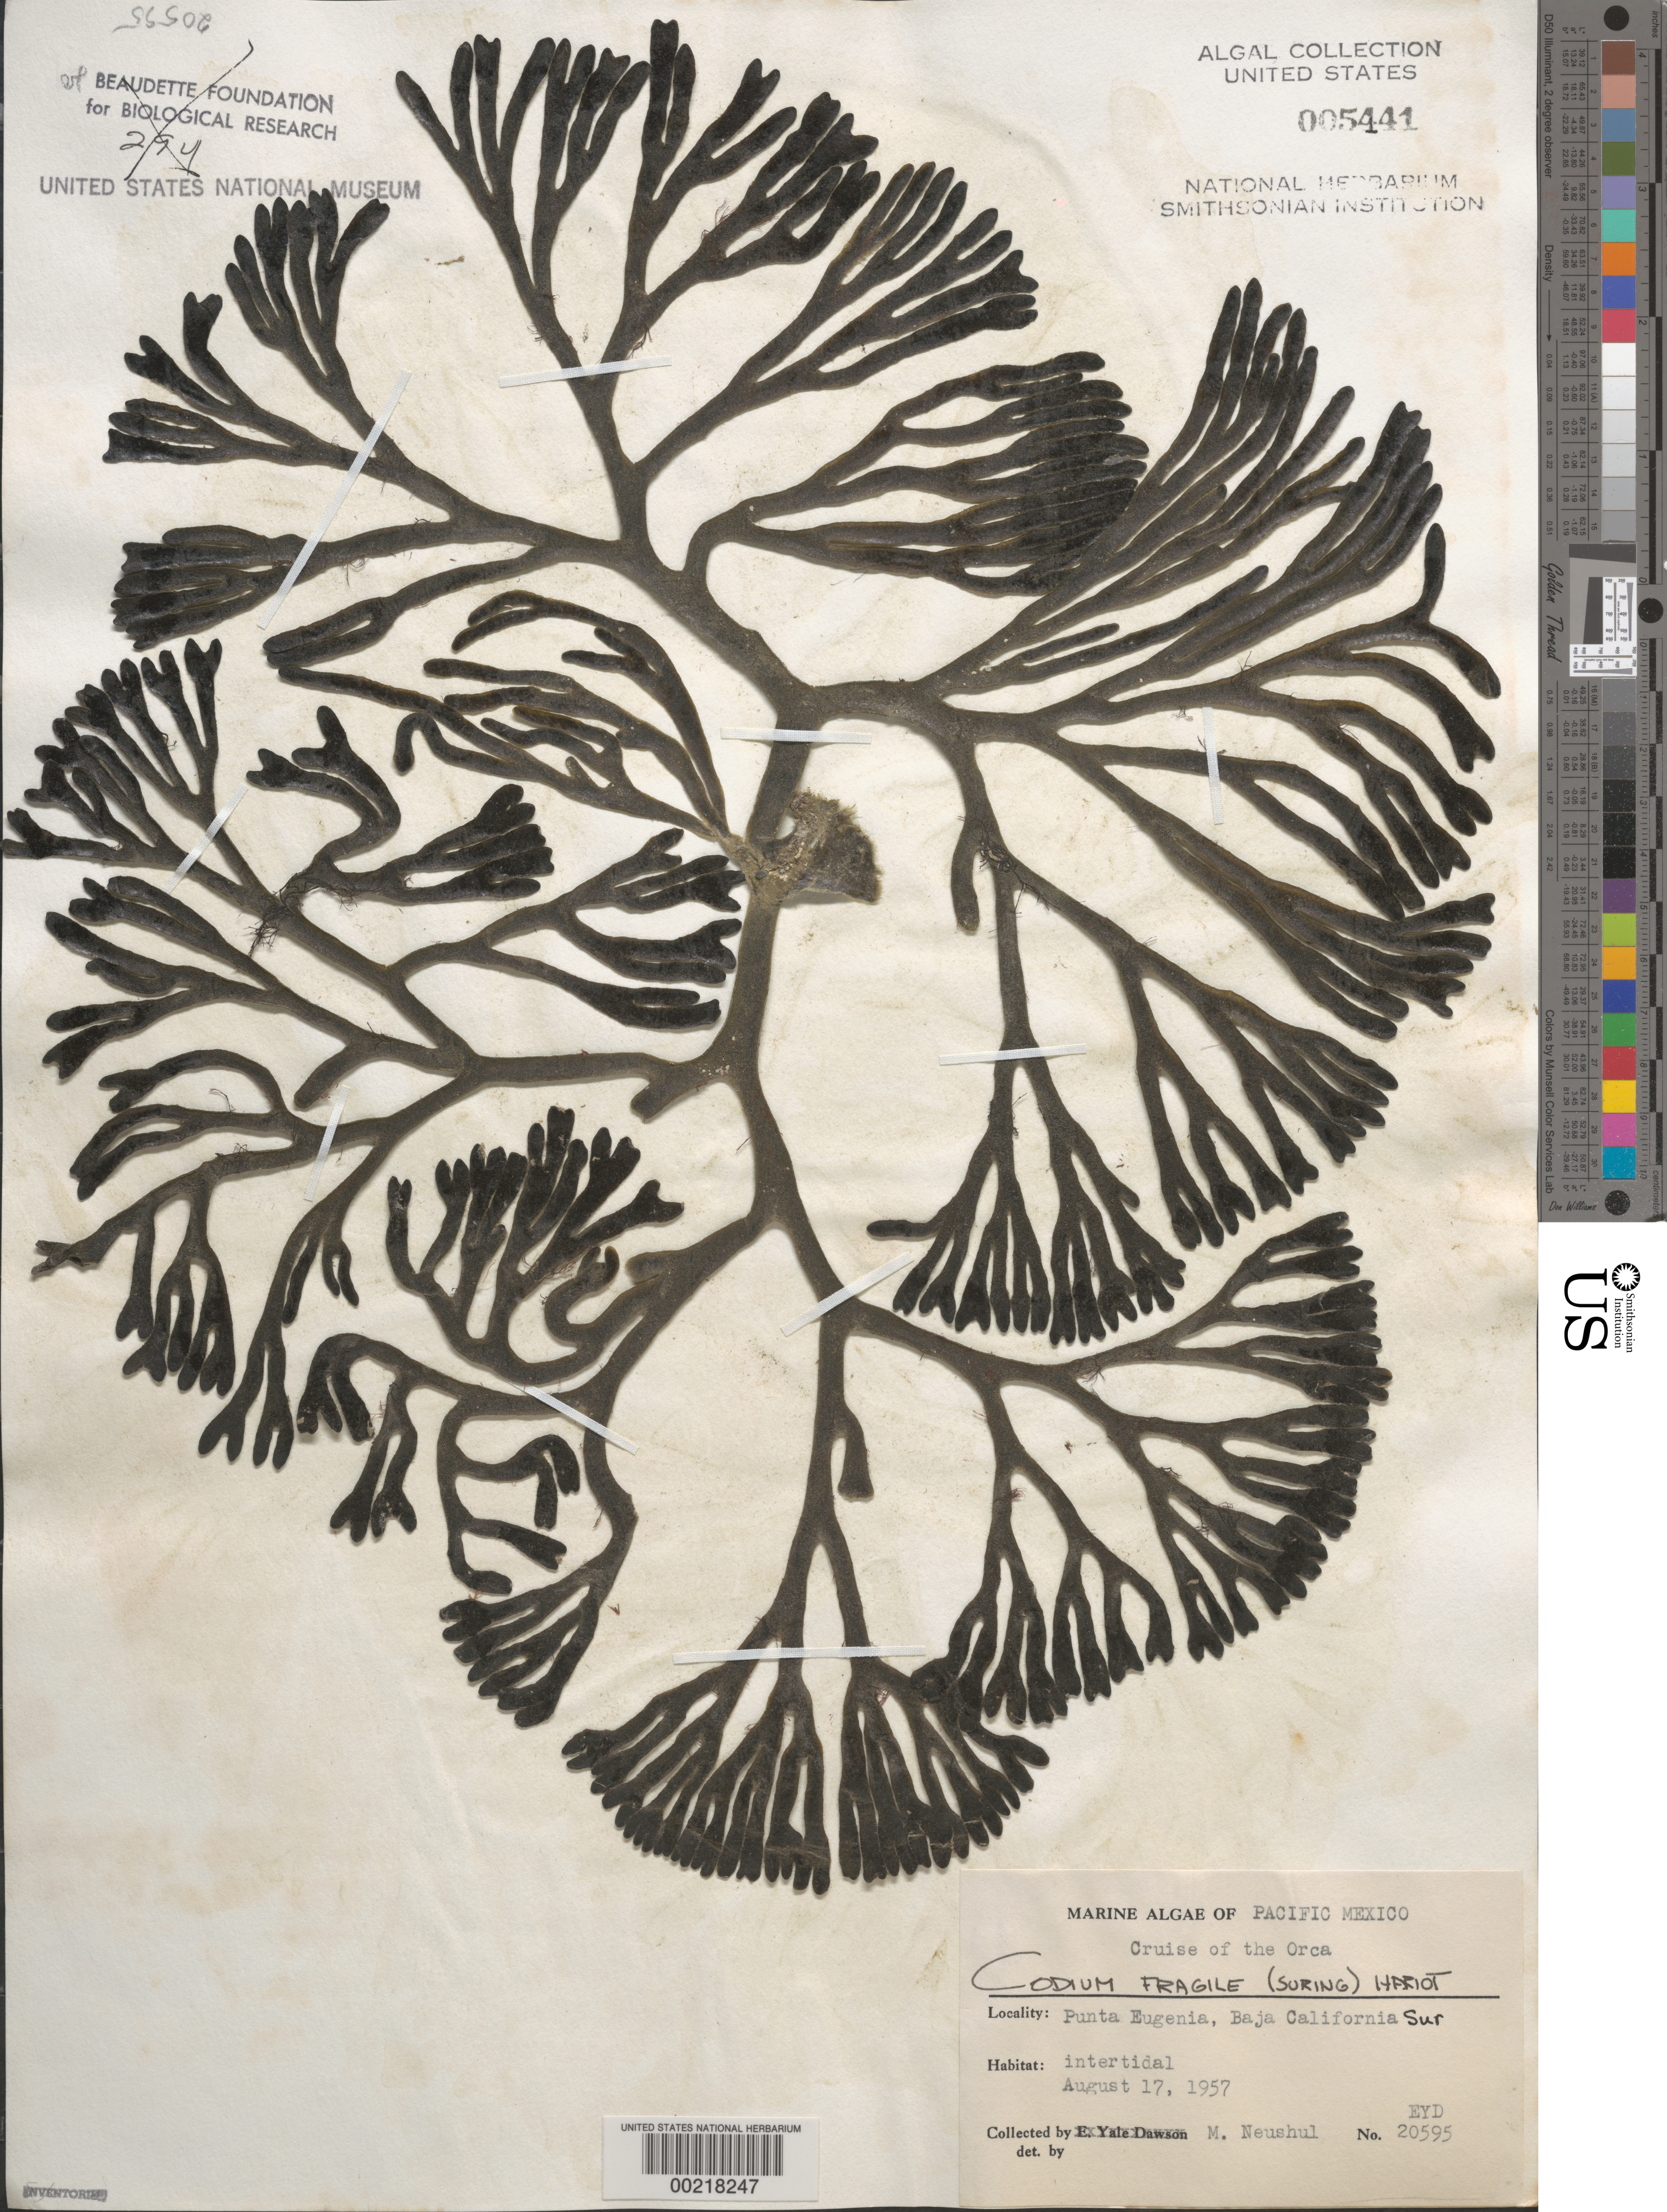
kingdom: Plantae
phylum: Chlorophyta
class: Ulvophyceae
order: Bryopsidales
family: Codiaceae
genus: Codium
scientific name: Codium fragile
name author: (Suringar) P. Hariot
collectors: M. Neushul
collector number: EYD 20595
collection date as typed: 17 Aug 1957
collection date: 1957-08-17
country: Mexico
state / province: Baja California Sur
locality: Punta Eugenia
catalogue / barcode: US 5441